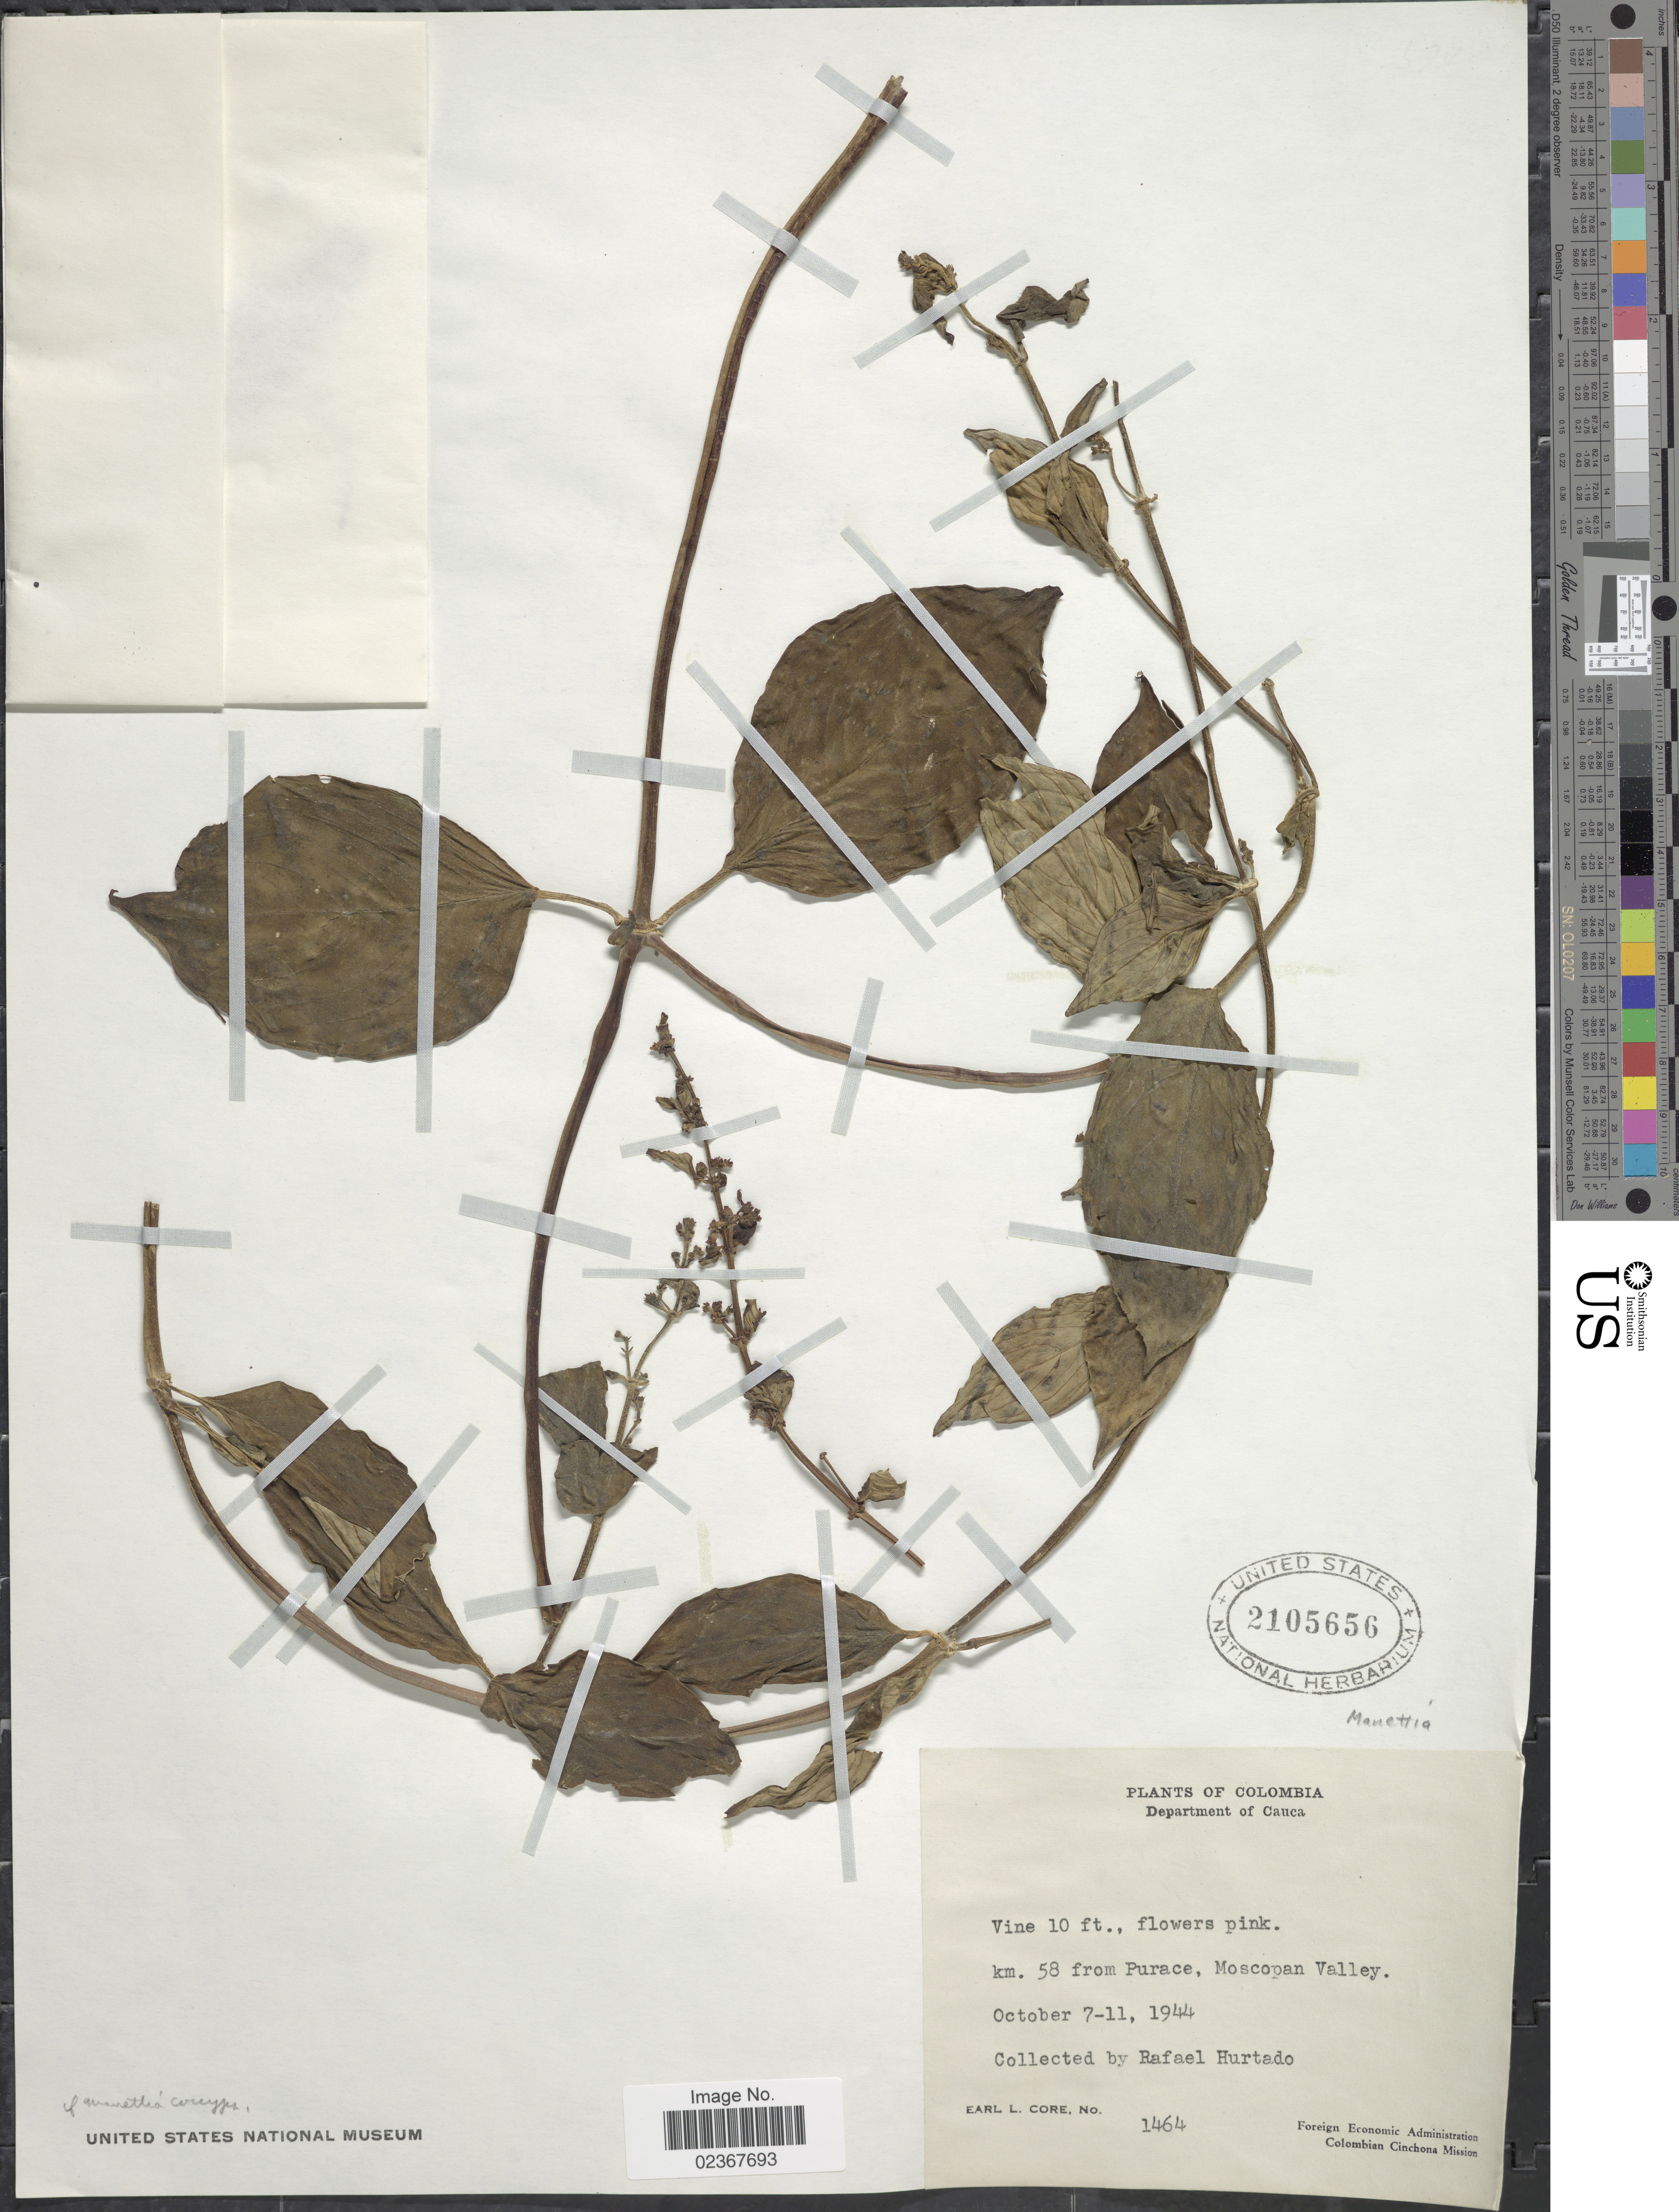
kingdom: Plantae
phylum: Tracheophyta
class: Magnoliopsida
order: Gentianales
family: Rubiaceae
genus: Manettia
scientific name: Manettia sp.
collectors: E. L. Core & R. Hurtado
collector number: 1464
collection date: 1944-10-07/1944-10-11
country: Colombia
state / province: Cauca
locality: Department of Cauca, km 58 from Purace, Moscopan Valley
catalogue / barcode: US 2105656